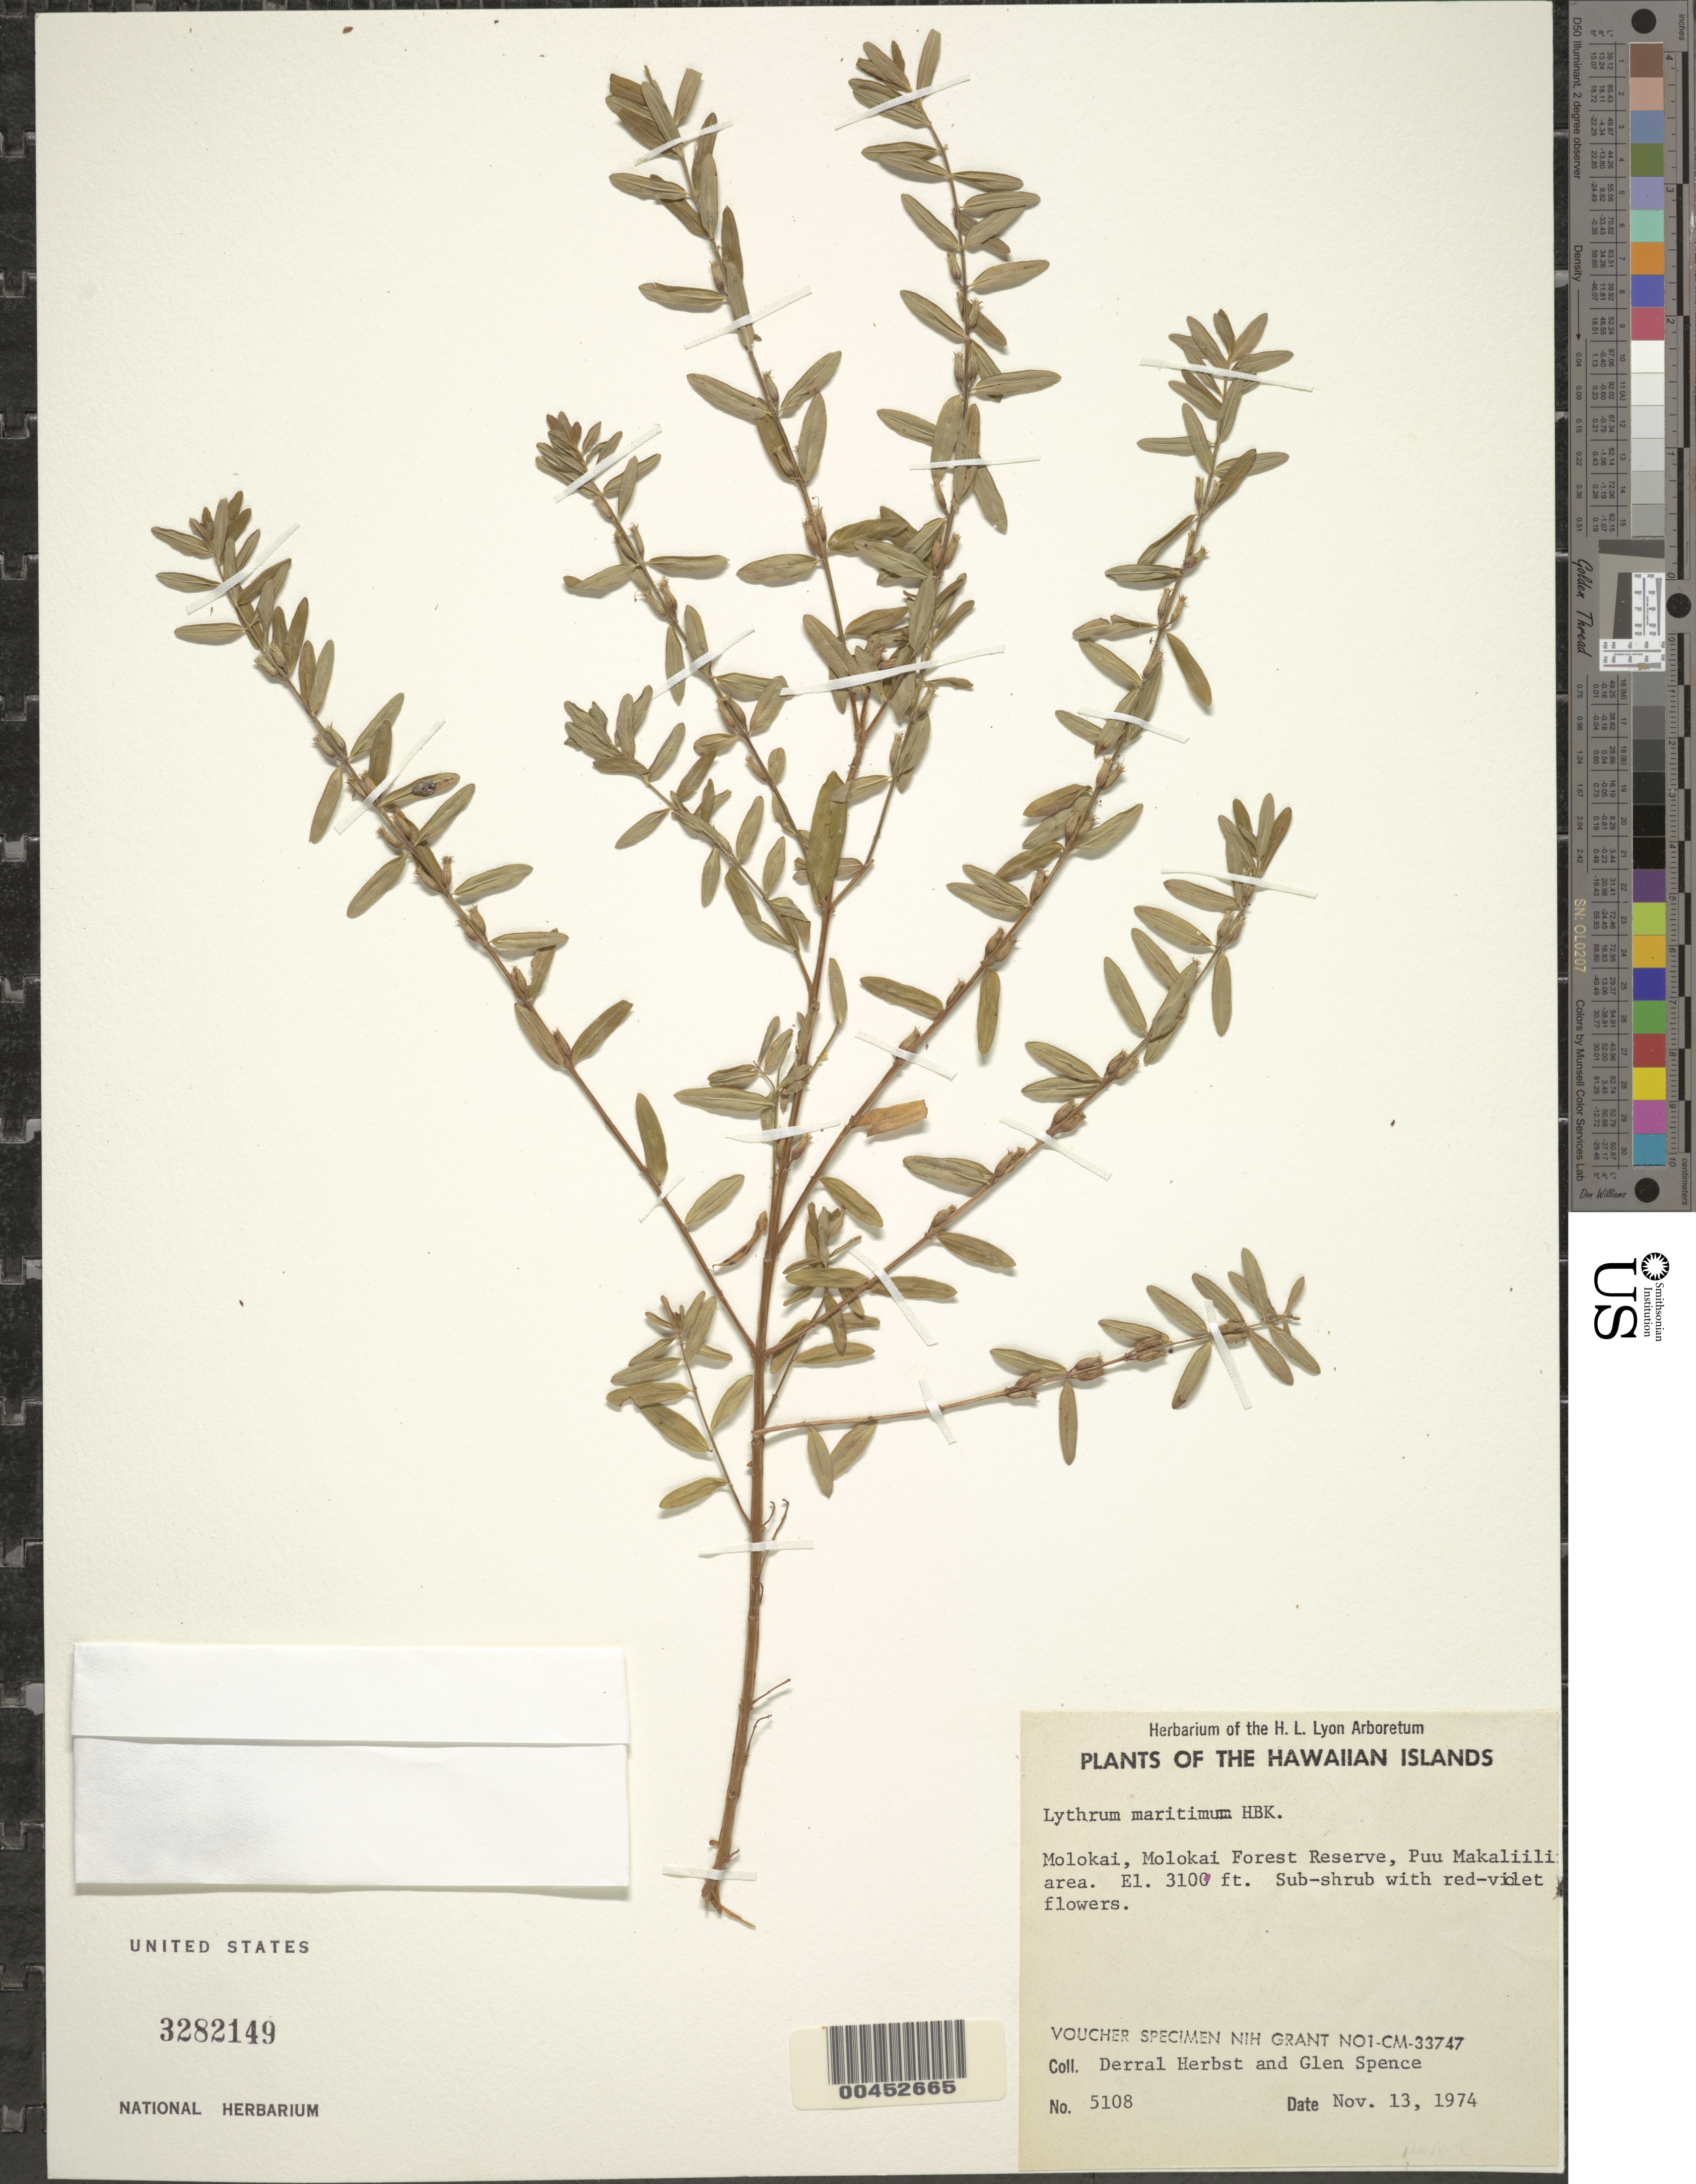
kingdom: Plantae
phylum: Tracheophyta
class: Magnoliopsida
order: Myrtales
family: Lythraceae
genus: Lythrum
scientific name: Lythrum maritimum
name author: Kunth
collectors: D. R. Herbst & G. Spence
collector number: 5108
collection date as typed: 13 Nov 1974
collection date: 1974-11-13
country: United States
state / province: Hawaii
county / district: Maui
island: Moloka'i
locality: Molokai Forest Reserve, Puu Makaliili area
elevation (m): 945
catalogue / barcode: US 3282149